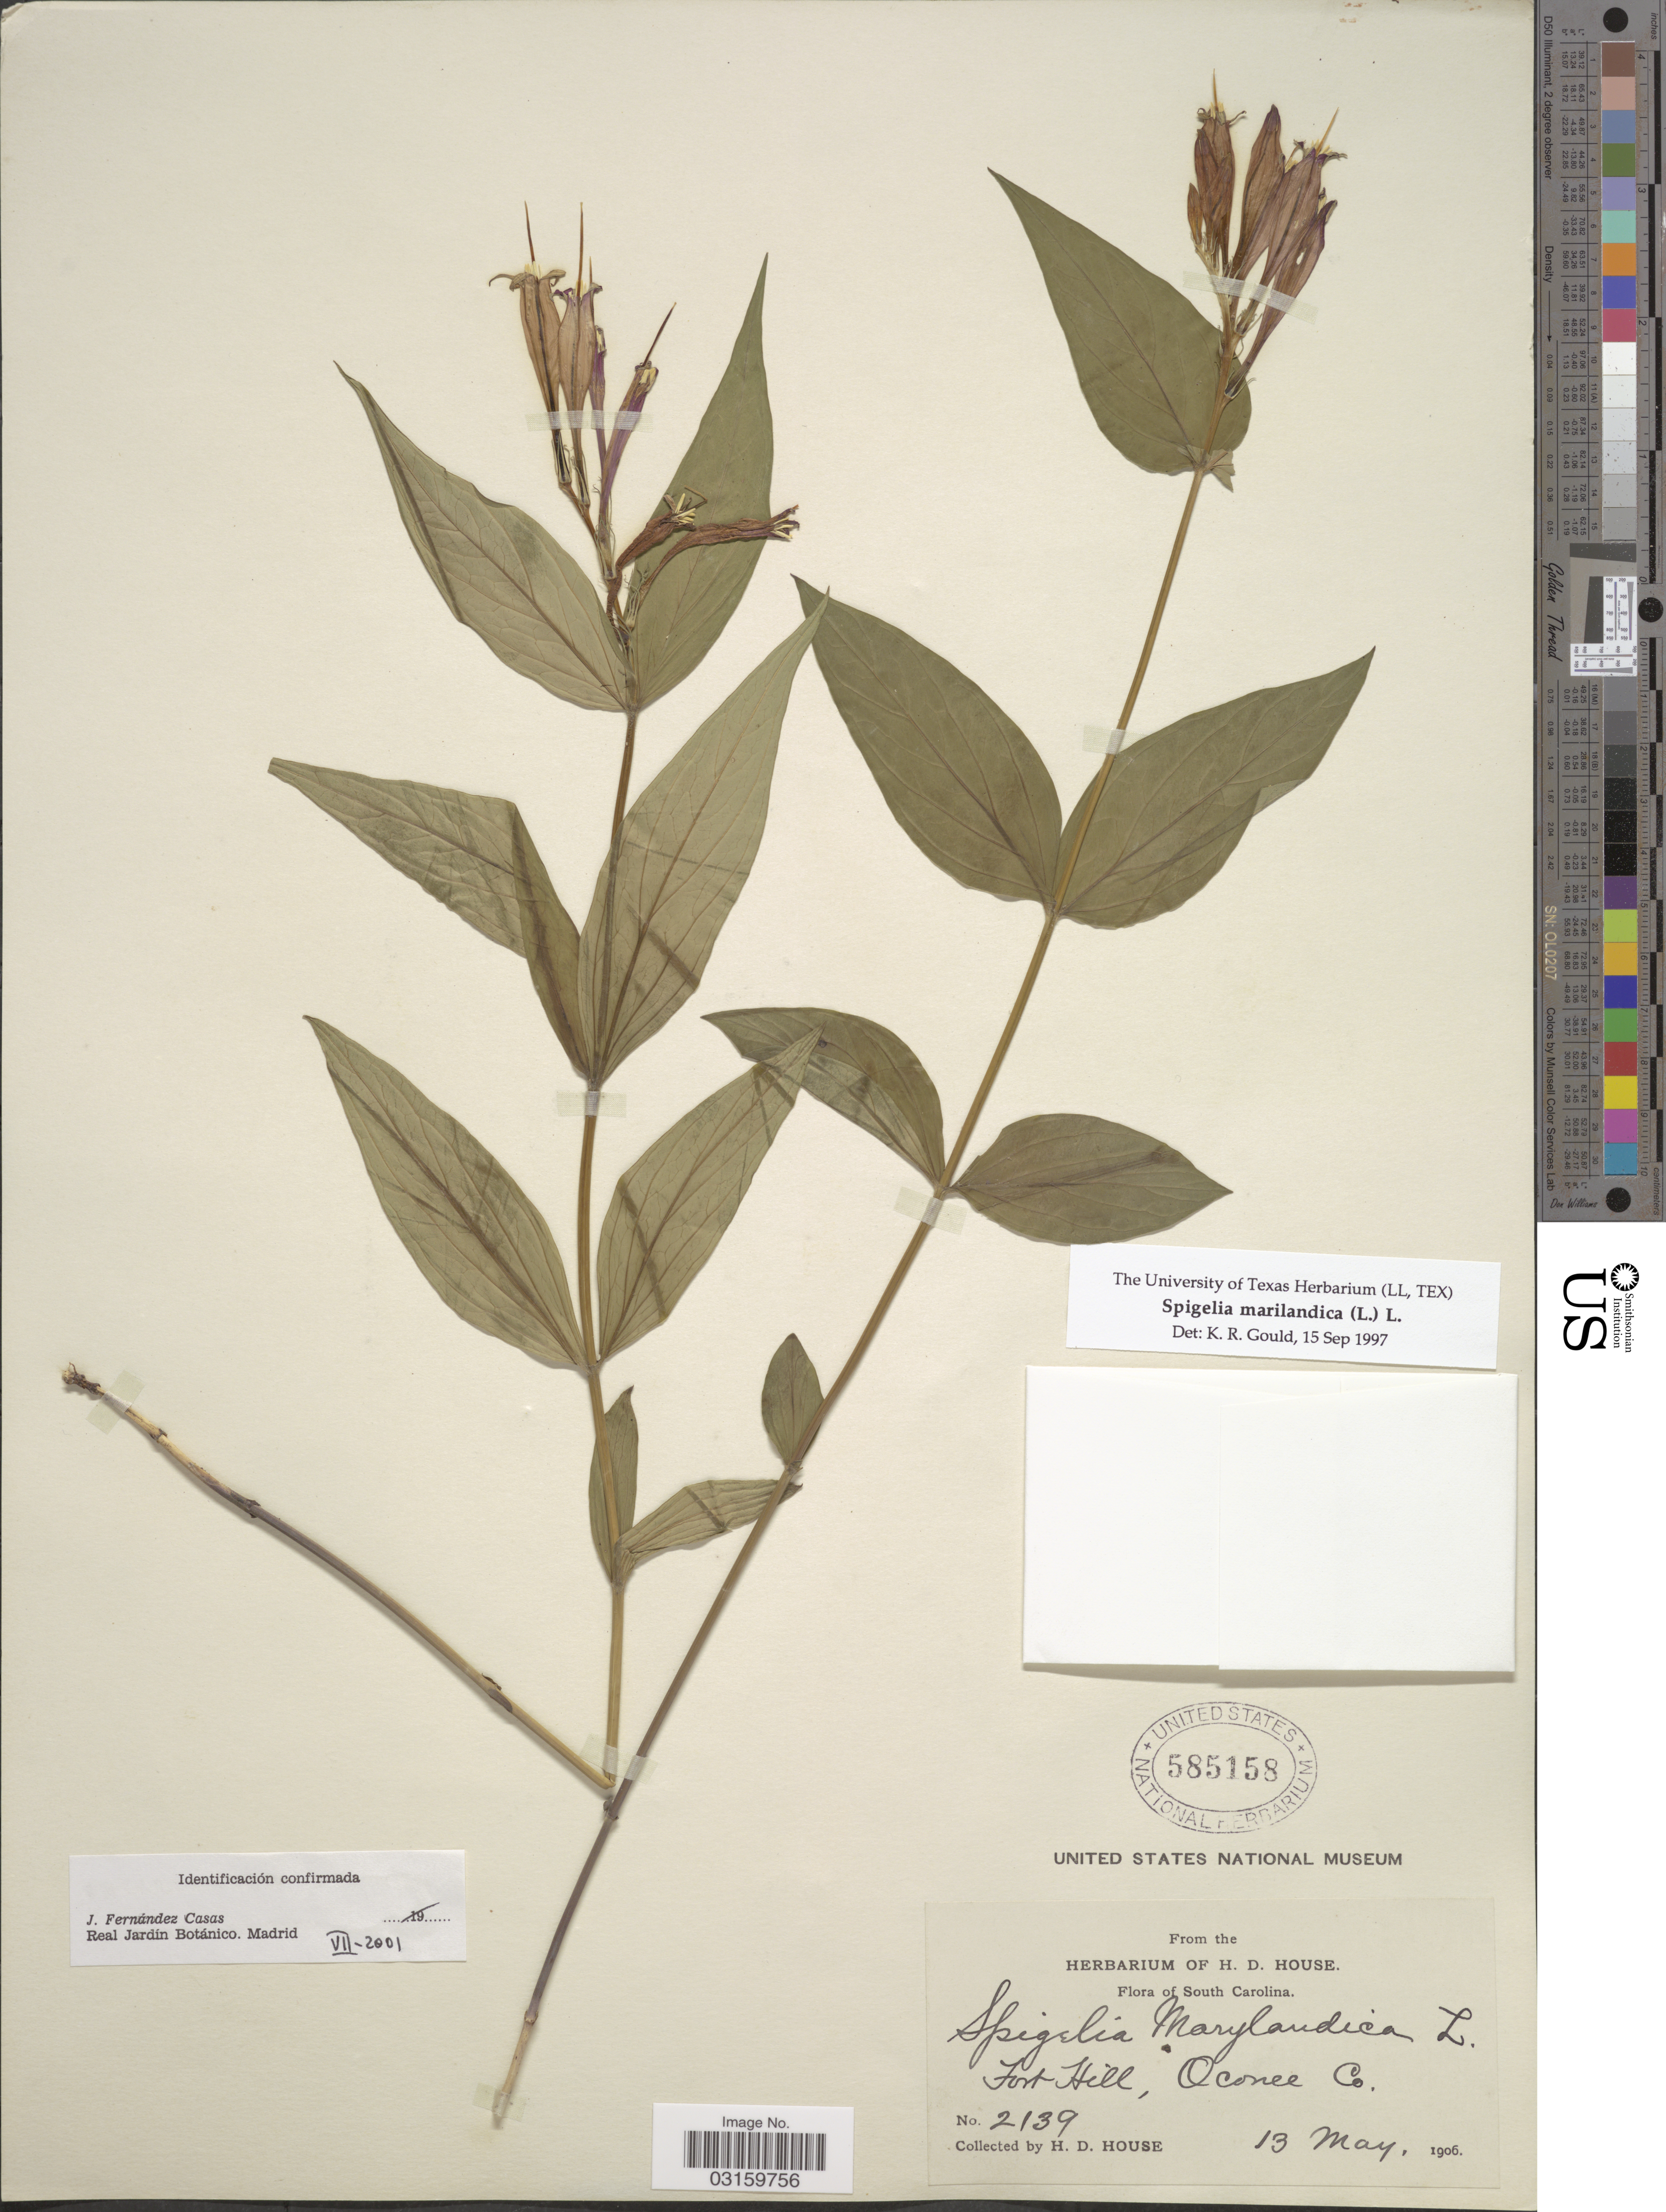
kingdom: Plantae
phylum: Tracheophyta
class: Magnoliopsida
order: Gentianales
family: Loganiaceae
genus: Spigelia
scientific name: Spigelia marilandica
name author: (L.) L.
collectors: H. D. House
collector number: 2139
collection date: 1906-05-13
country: United States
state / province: South Carolina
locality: Fort Hill, Oconee Co.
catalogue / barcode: US 585158